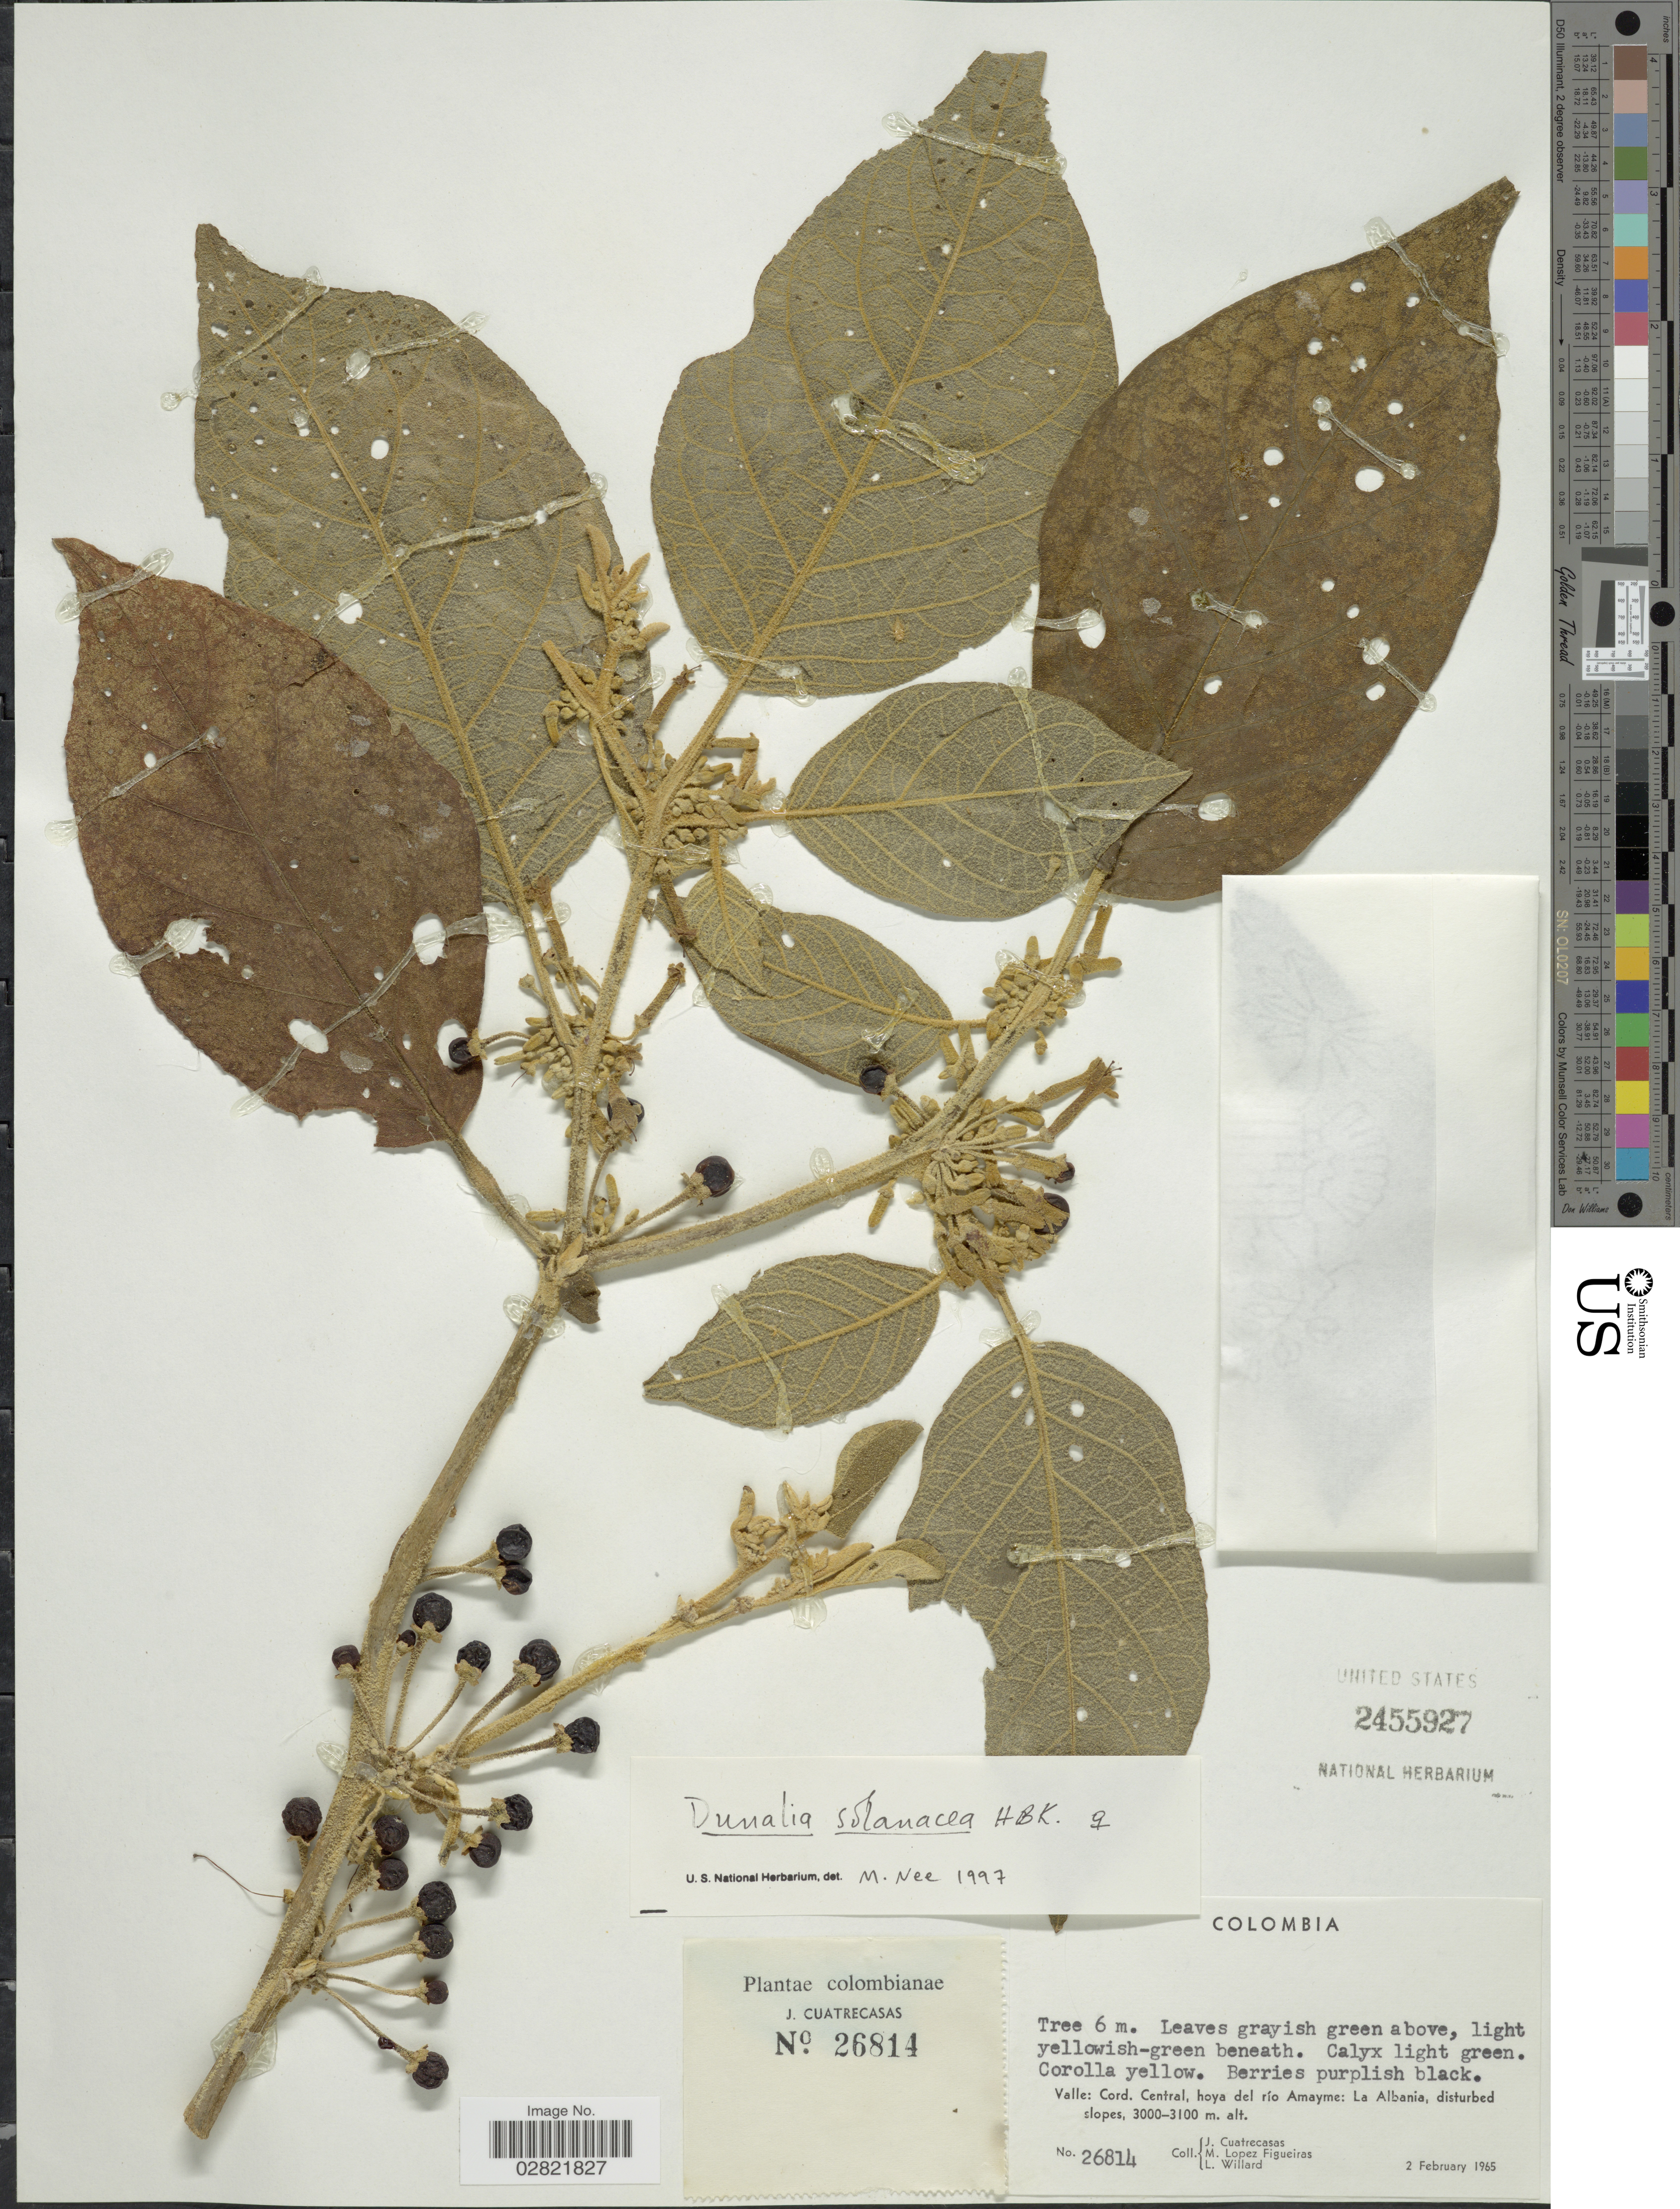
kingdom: Plantae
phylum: Tracheophyta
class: Magnoliopsida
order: Solanales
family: Solanaceae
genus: Dunalia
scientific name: Dunalia solanacea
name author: Kunth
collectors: J. Cuatrecasas, M. López Figueiras & L. Willard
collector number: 26814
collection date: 1965-02-02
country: Colombia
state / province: Valle del Cauca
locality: Valle: Cord. Central, hoya del río Amayme: La Albania.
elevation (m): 3000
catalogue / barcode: US 2455927